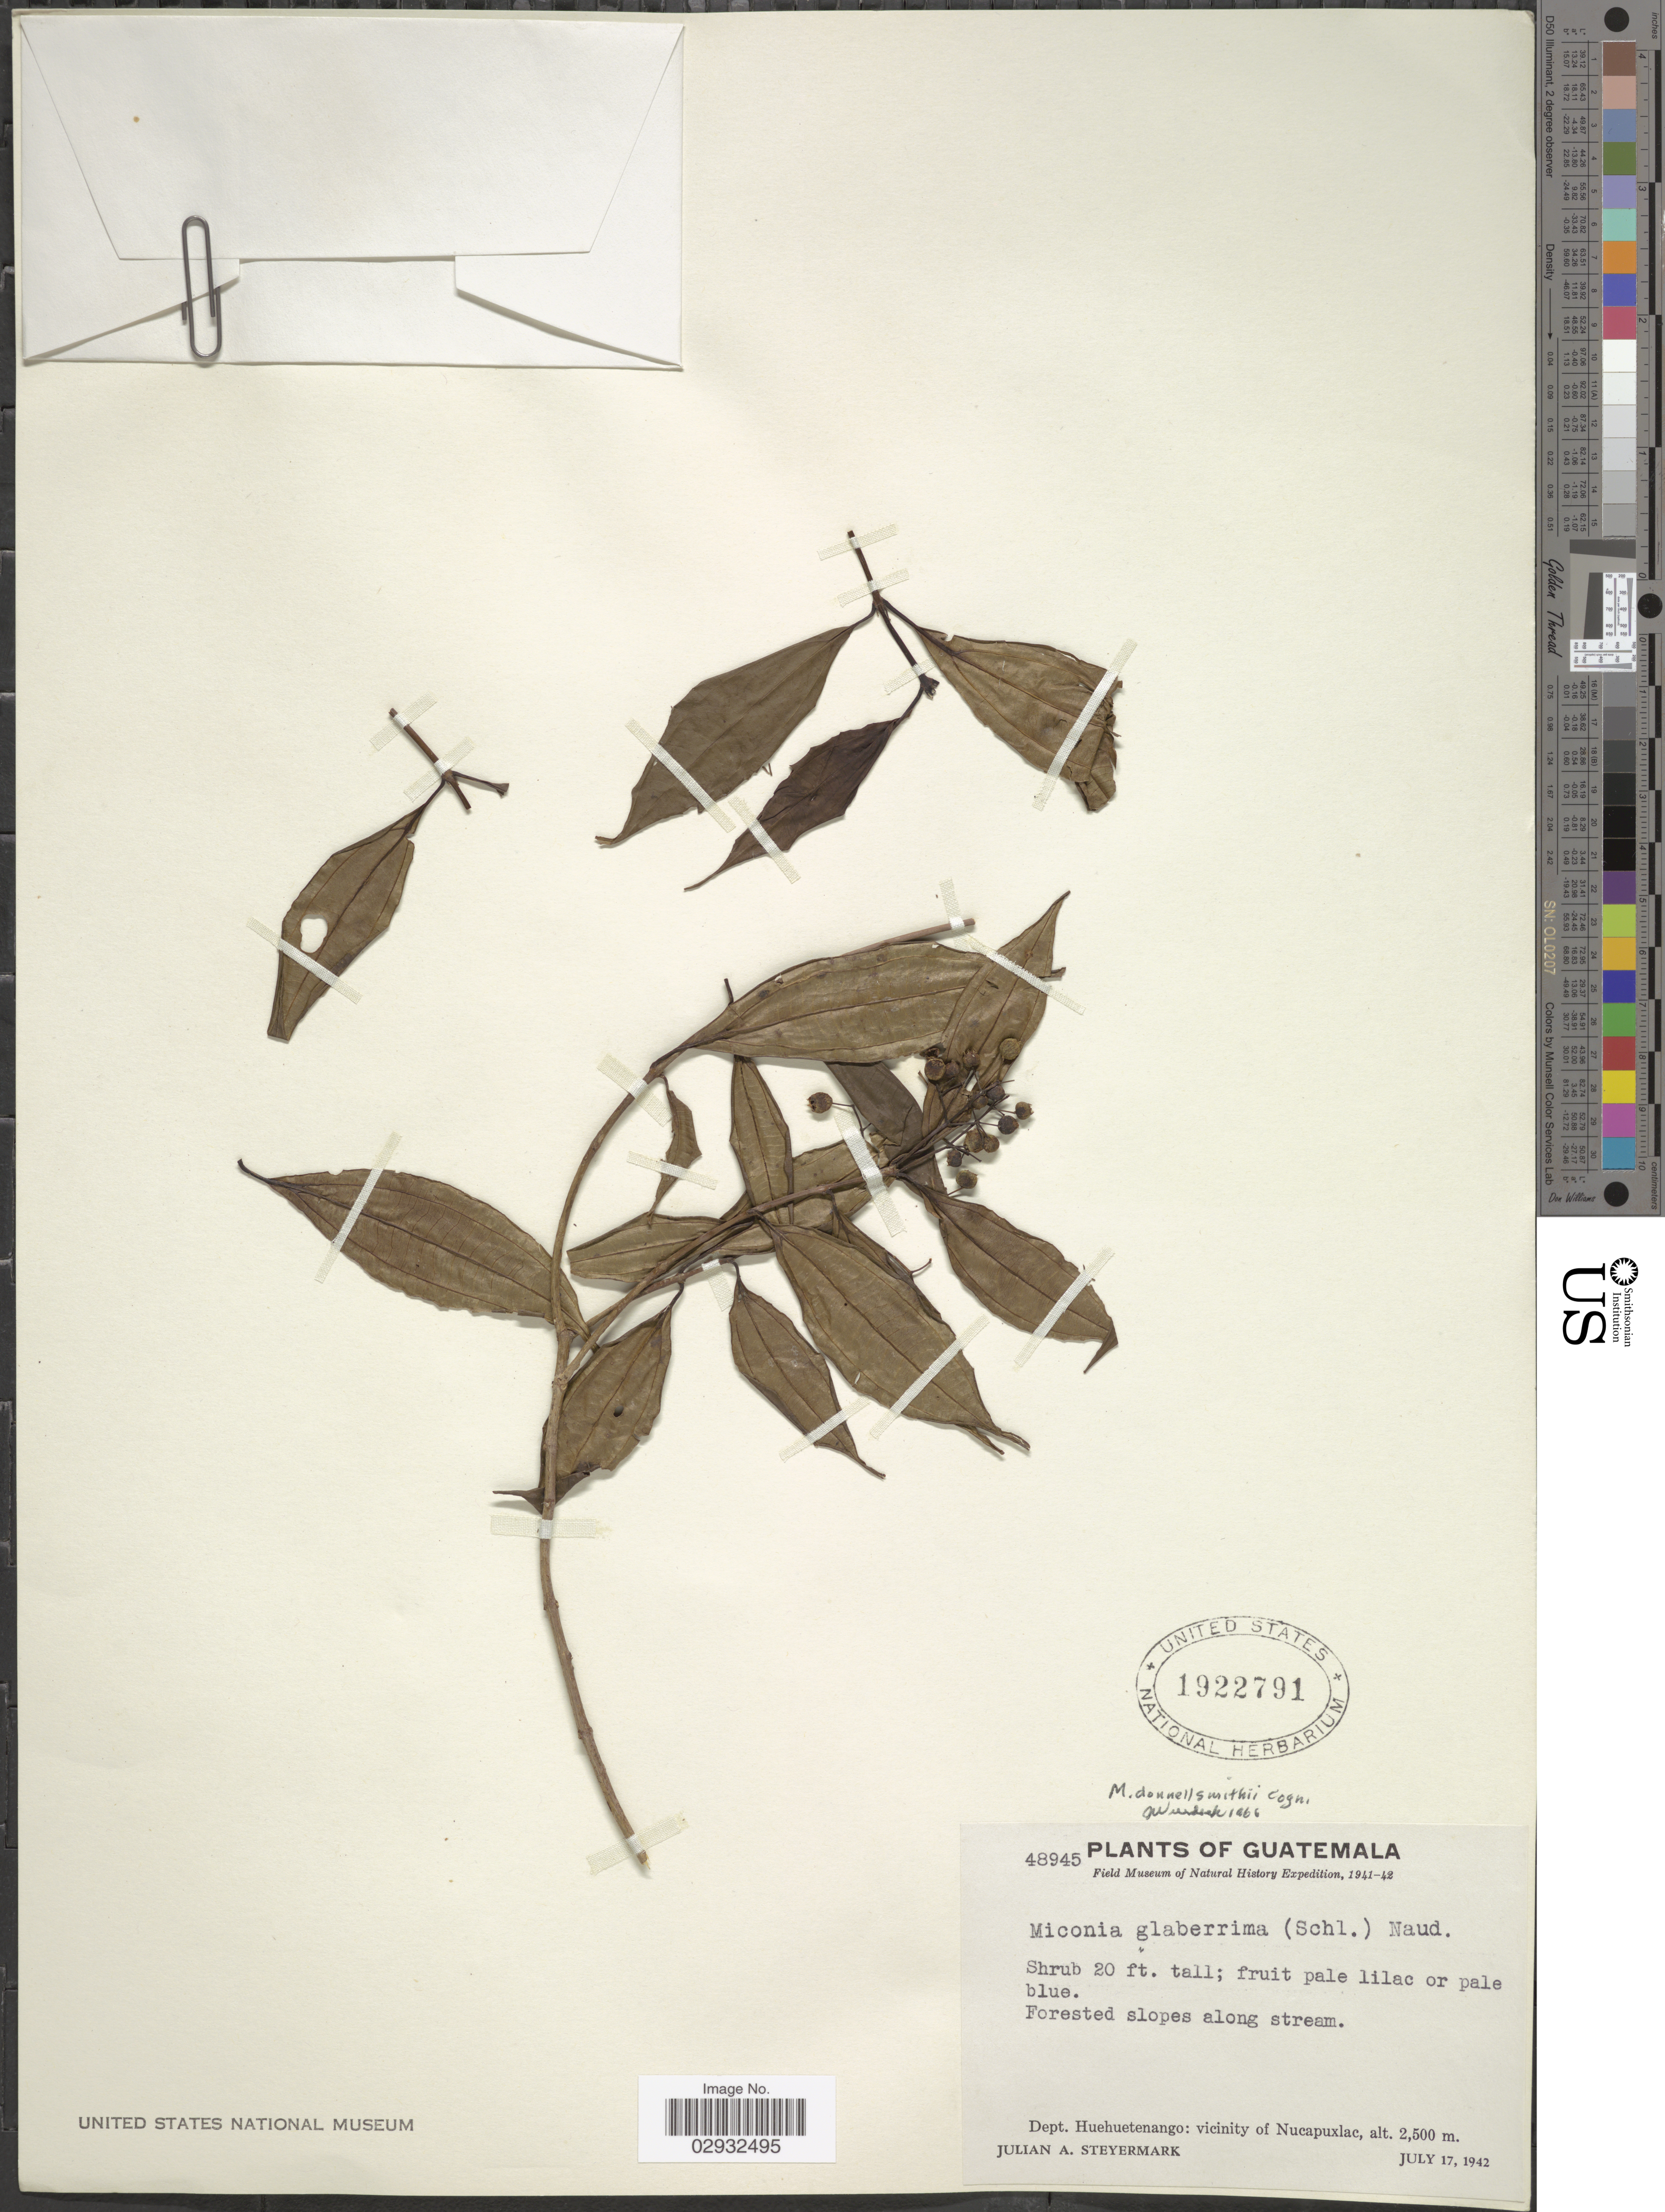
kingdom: Plantae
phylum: Tracheophyta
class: Magnoliopsida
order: Myrtales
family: Melastomataceae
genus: Miconia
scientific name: Miconia donnell-smithii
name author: Cogn.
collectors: J. Steyermark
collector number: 48945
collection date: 1942-07-17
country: Guatemala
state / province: Huehuetenango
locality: Dept. Huehuetenango: vicinity of Nucapuxlac.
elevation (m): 2500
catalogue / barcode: US 1922791